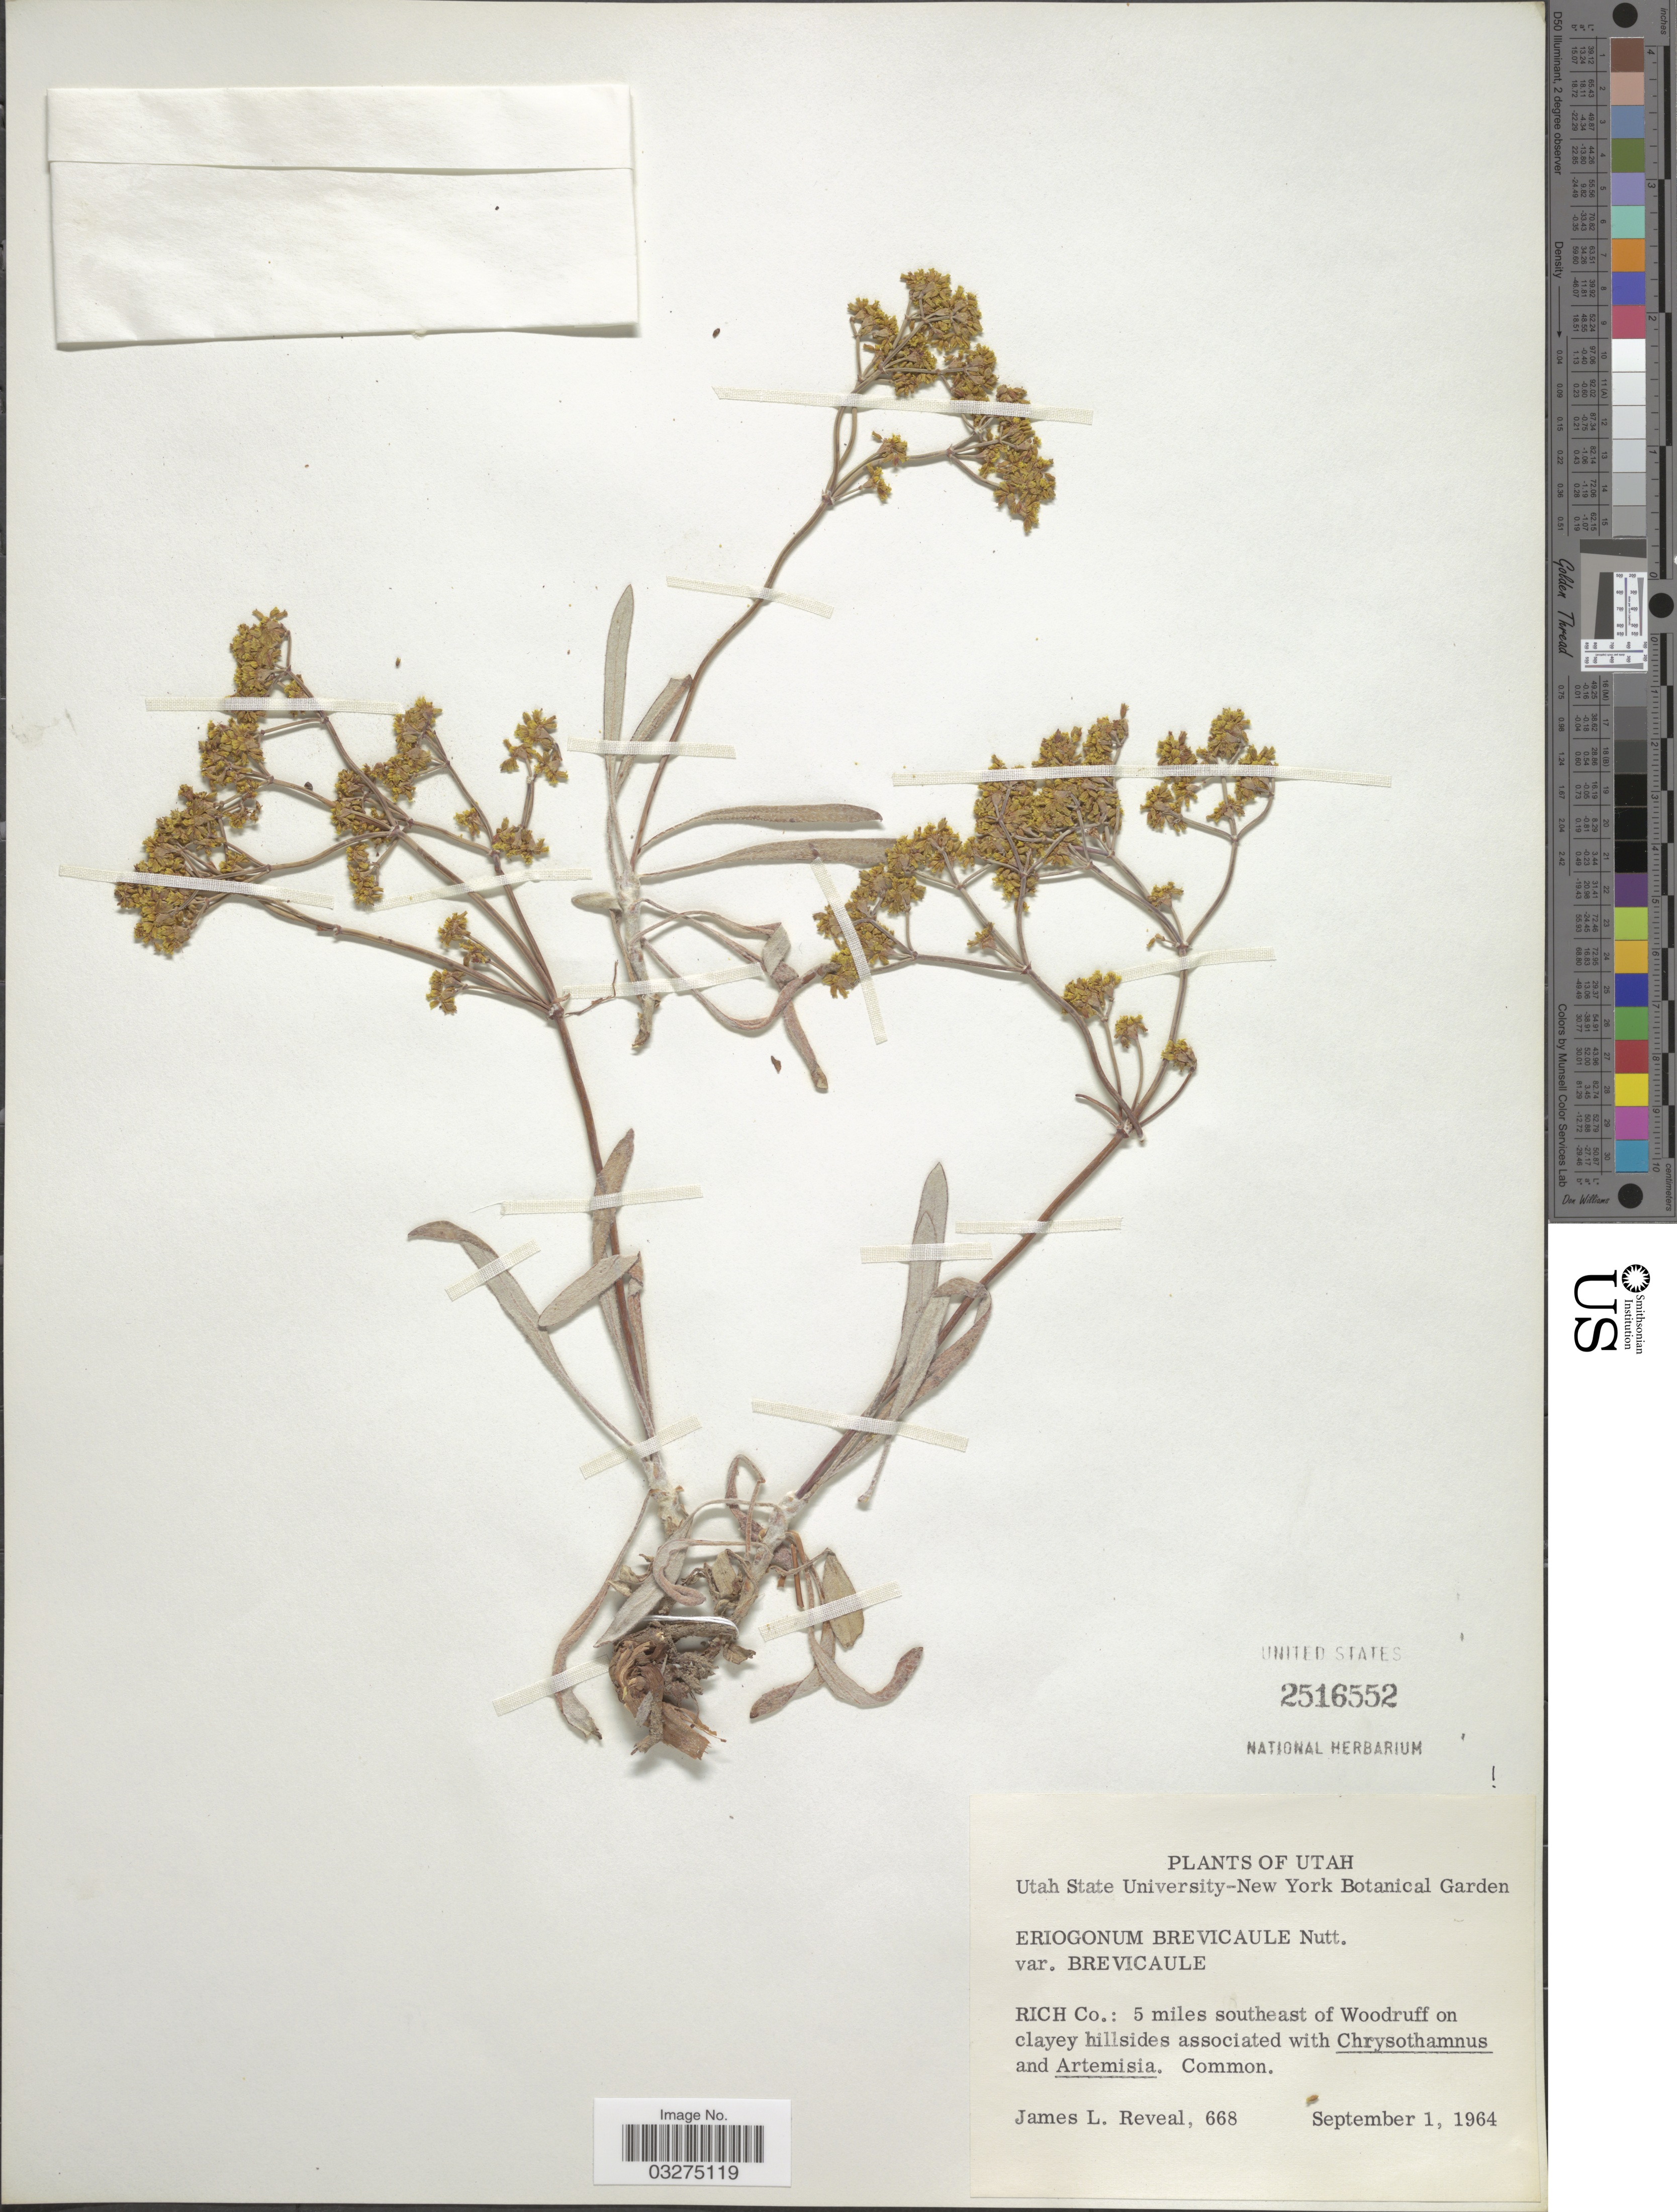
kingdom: Plantae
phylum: Tracheophyta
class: Magnoliopsida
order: Caryophyllales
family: Polygonaceae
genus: Eriogonum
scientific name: Eriogonum brevicaule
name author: Nutt.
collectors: J. L. Reveal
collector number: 668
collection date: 1964-09-01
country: United States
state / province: Utah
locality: Rich Co.: 5 miles southeast of Woodruff.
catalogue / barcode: US 2516552